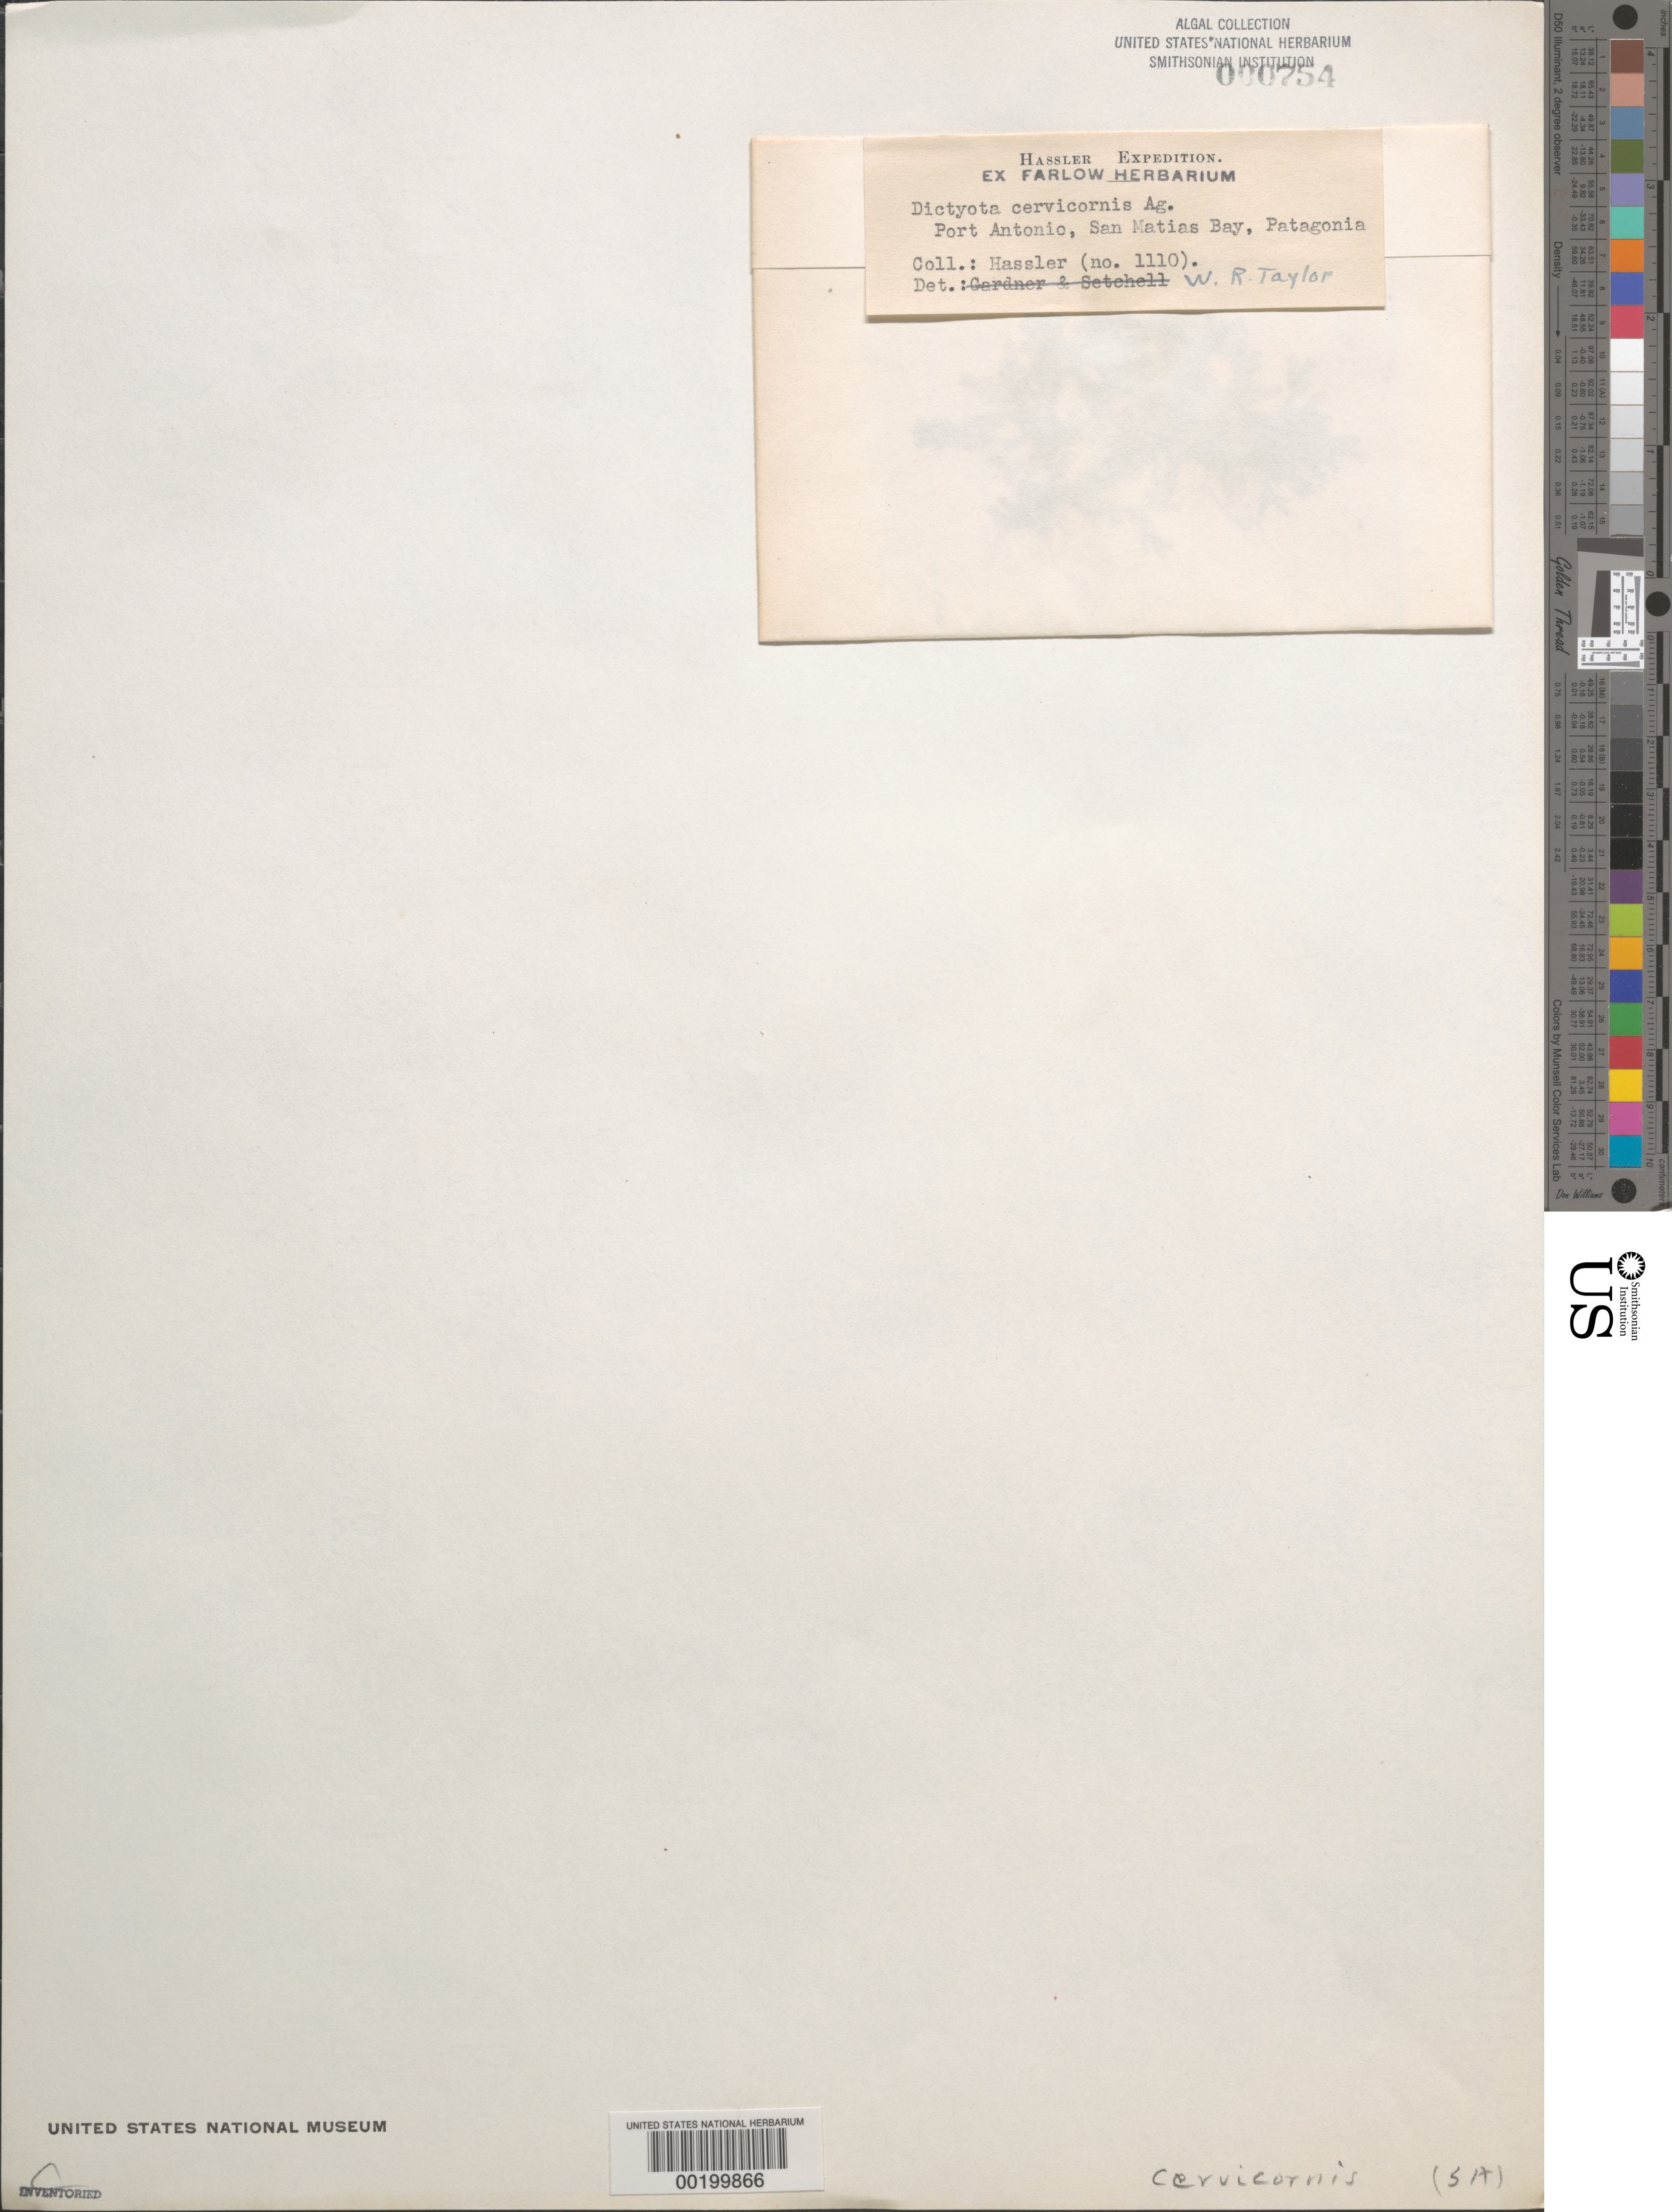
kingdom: Chromista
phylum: Ochrophyta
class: Phaeophyceae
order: Dictyotales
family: Dictyotaceae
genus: Dictyota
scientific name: Dictyota cervicornis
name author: Kütz.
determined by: Taylor, William R.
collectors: T. Hill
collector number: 1110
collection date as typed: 1872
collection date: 1872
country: Argentina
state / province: Río Negro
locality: San Martin Bay, Port Antonia, Patagonia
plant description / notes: Hassler Expedition, 1871-1872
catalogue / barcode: US 754